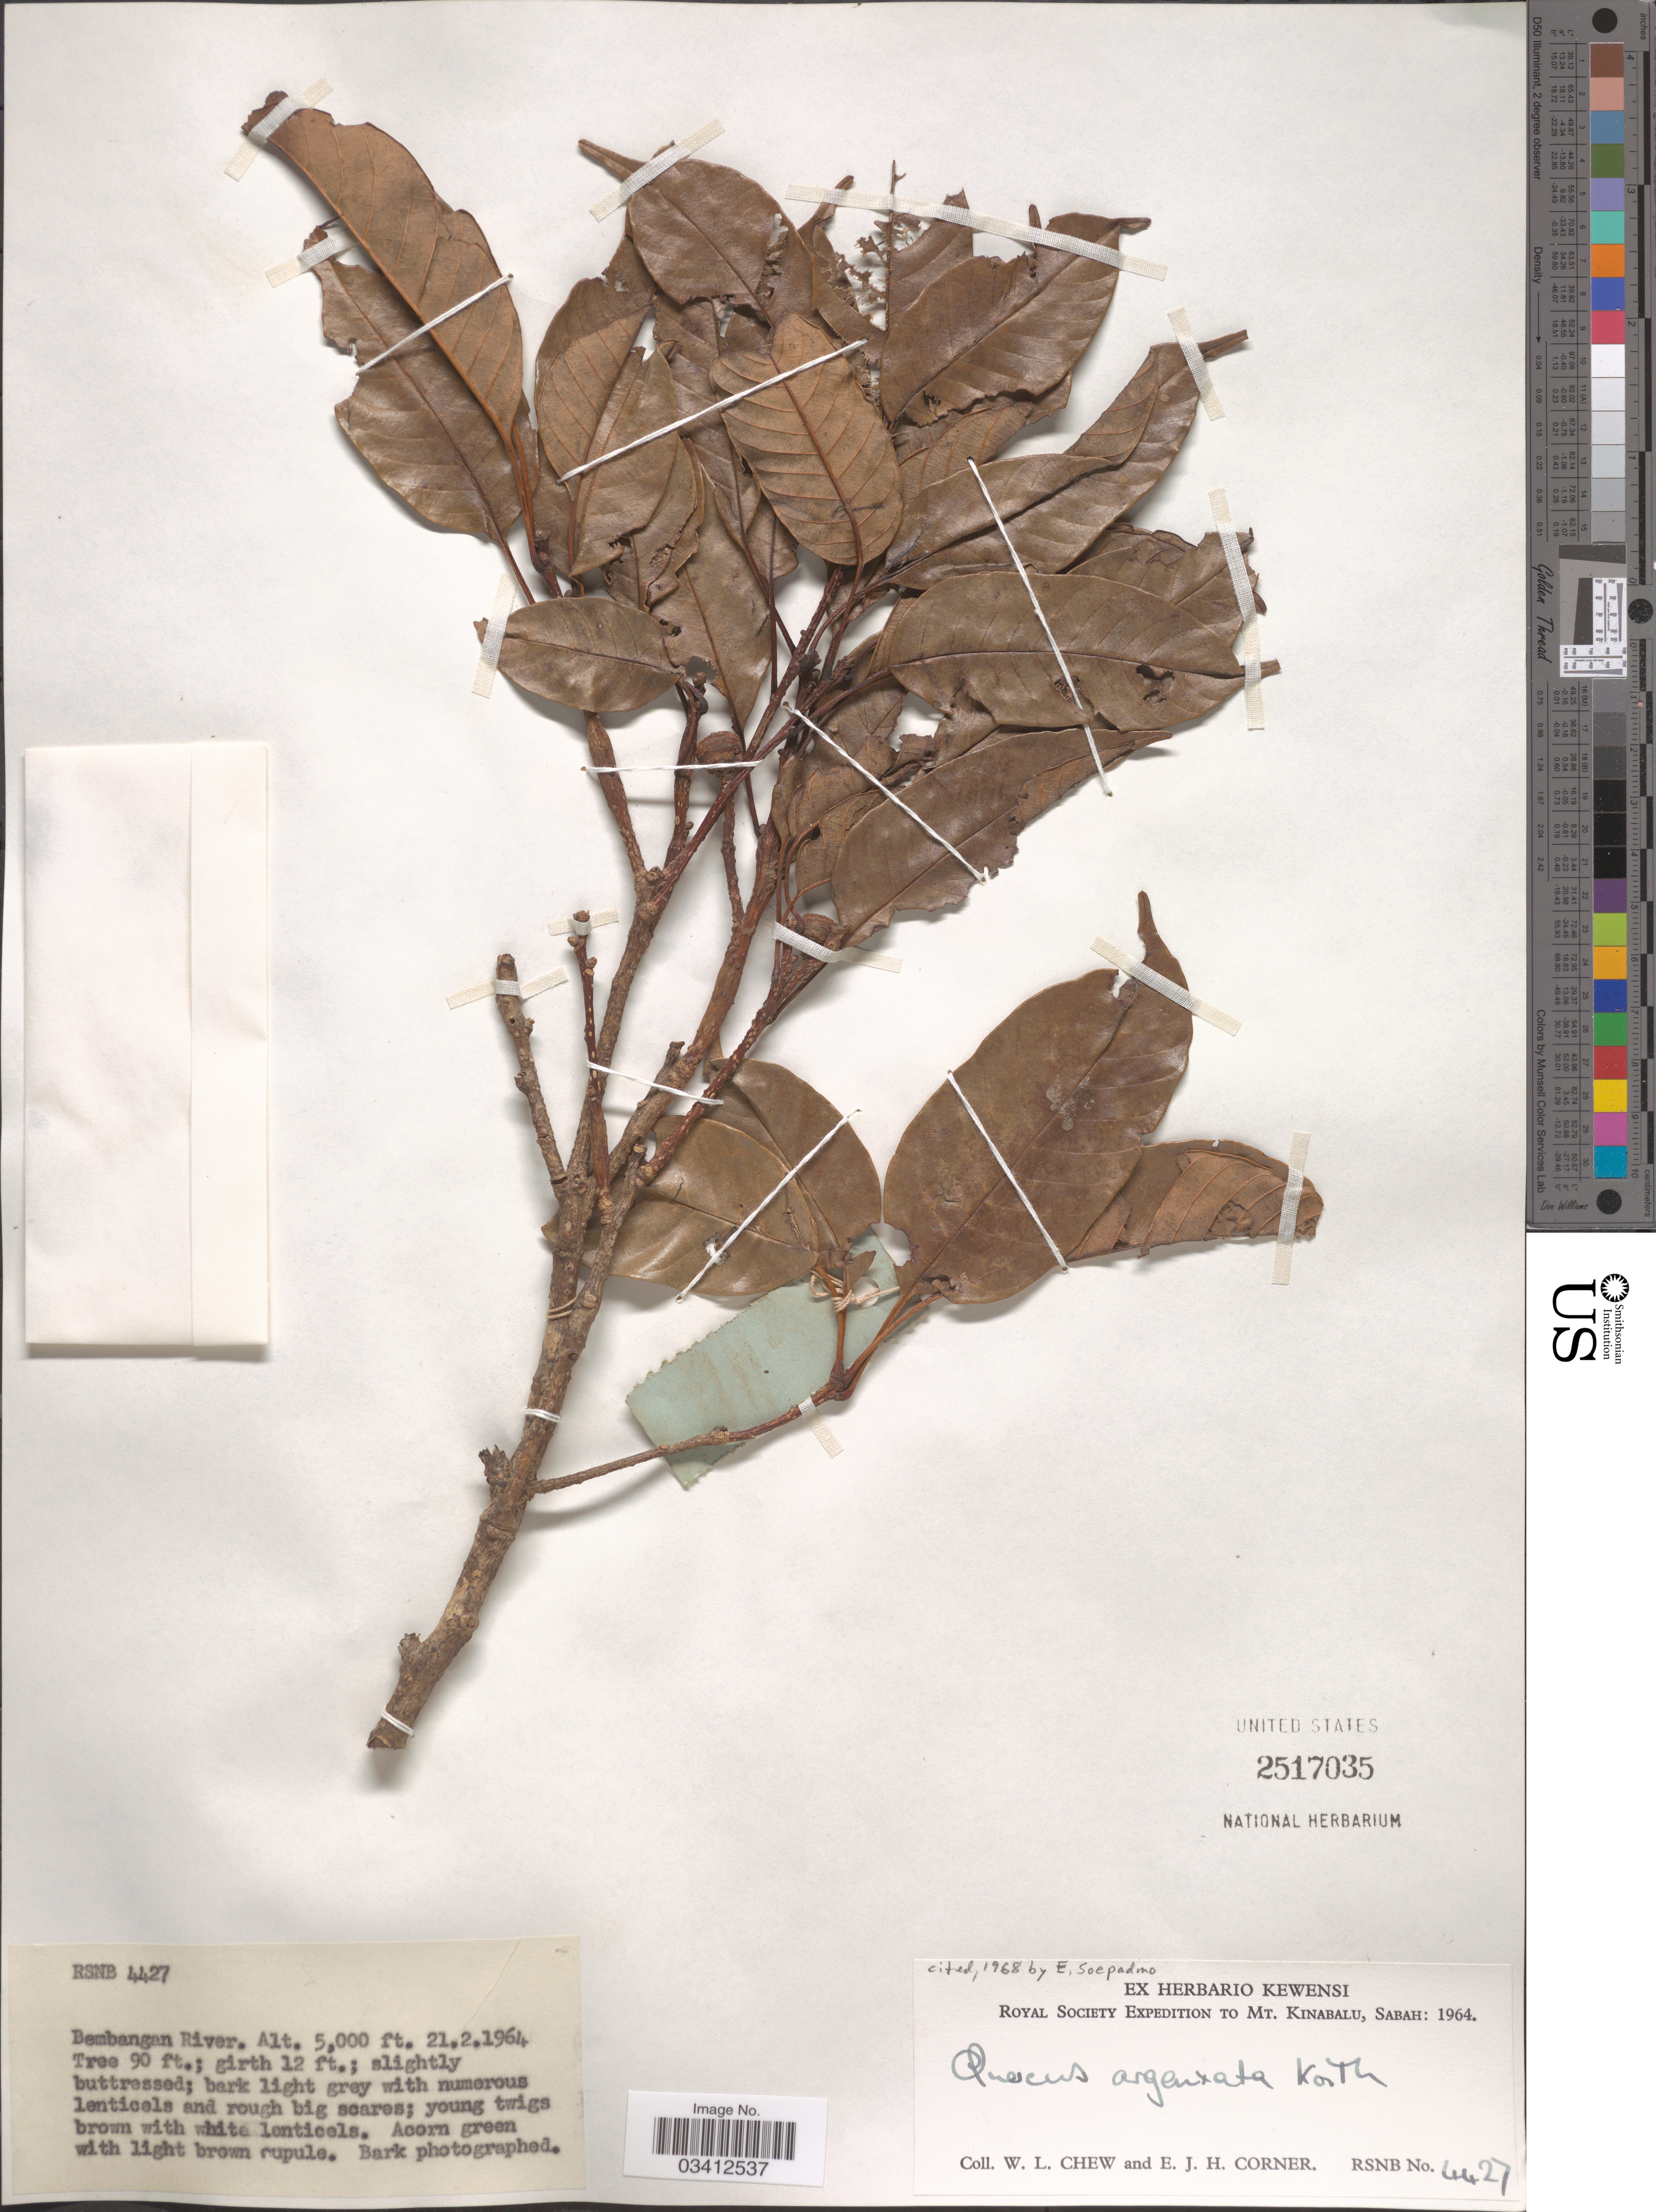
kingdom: Plantae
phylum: Tracheophyta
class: Magnoliopsida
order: Fagales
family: Fagaceae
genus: Quercus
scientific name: Quercus argentata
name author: Korth.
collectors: W. Chew & E. Corner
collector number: RSNB 4427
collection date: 1964-02-21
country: Malaysia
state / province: Sabah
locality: Bembangan River. Mt. Kinabalu.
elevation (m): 1524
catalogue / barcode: US 2517035